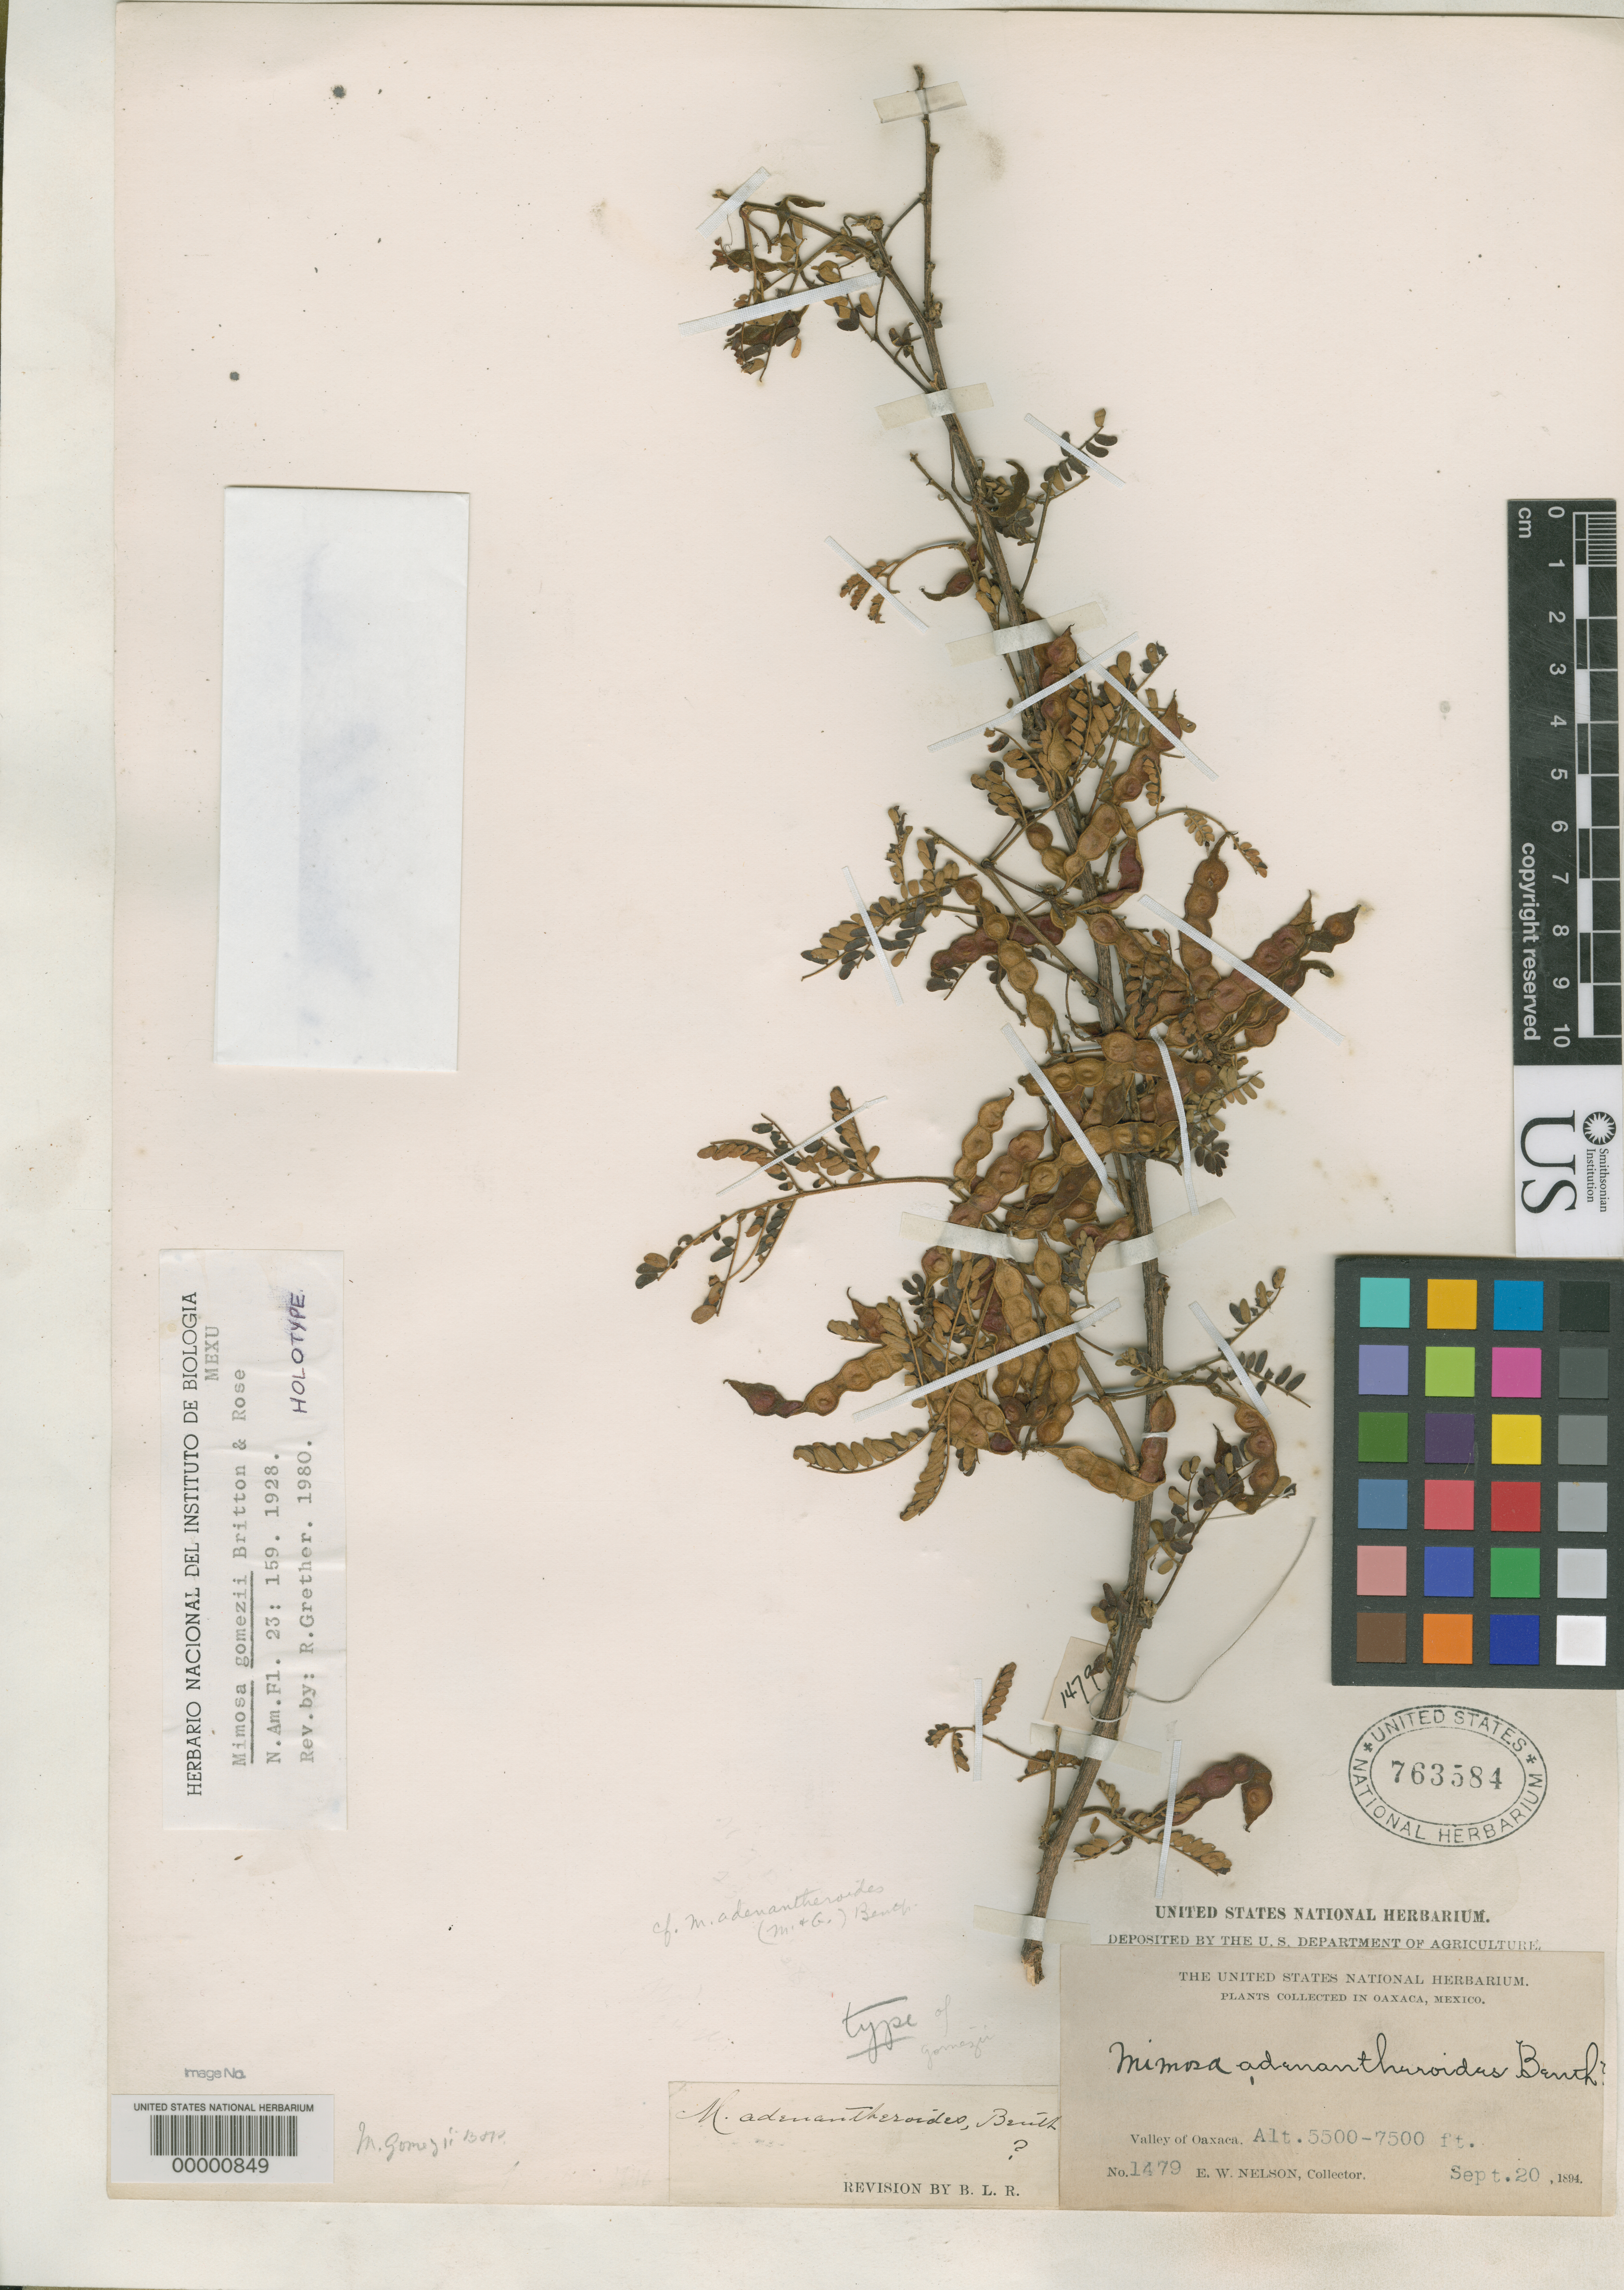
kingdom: Plantae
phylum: Tracheophyta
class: Magnoliopsida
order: Fabales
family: Fabaceae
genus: Mimosa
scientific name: Mimosa gomezii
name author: Britton & Rose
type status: Type Collection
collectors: E. W. Nelson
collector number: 1479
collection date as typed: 20 Sep 1894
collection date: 1894-09-20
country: Mexico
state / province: Oaxaca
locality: Valley of Oaxaca.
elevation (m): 1676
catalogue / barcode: US 763584